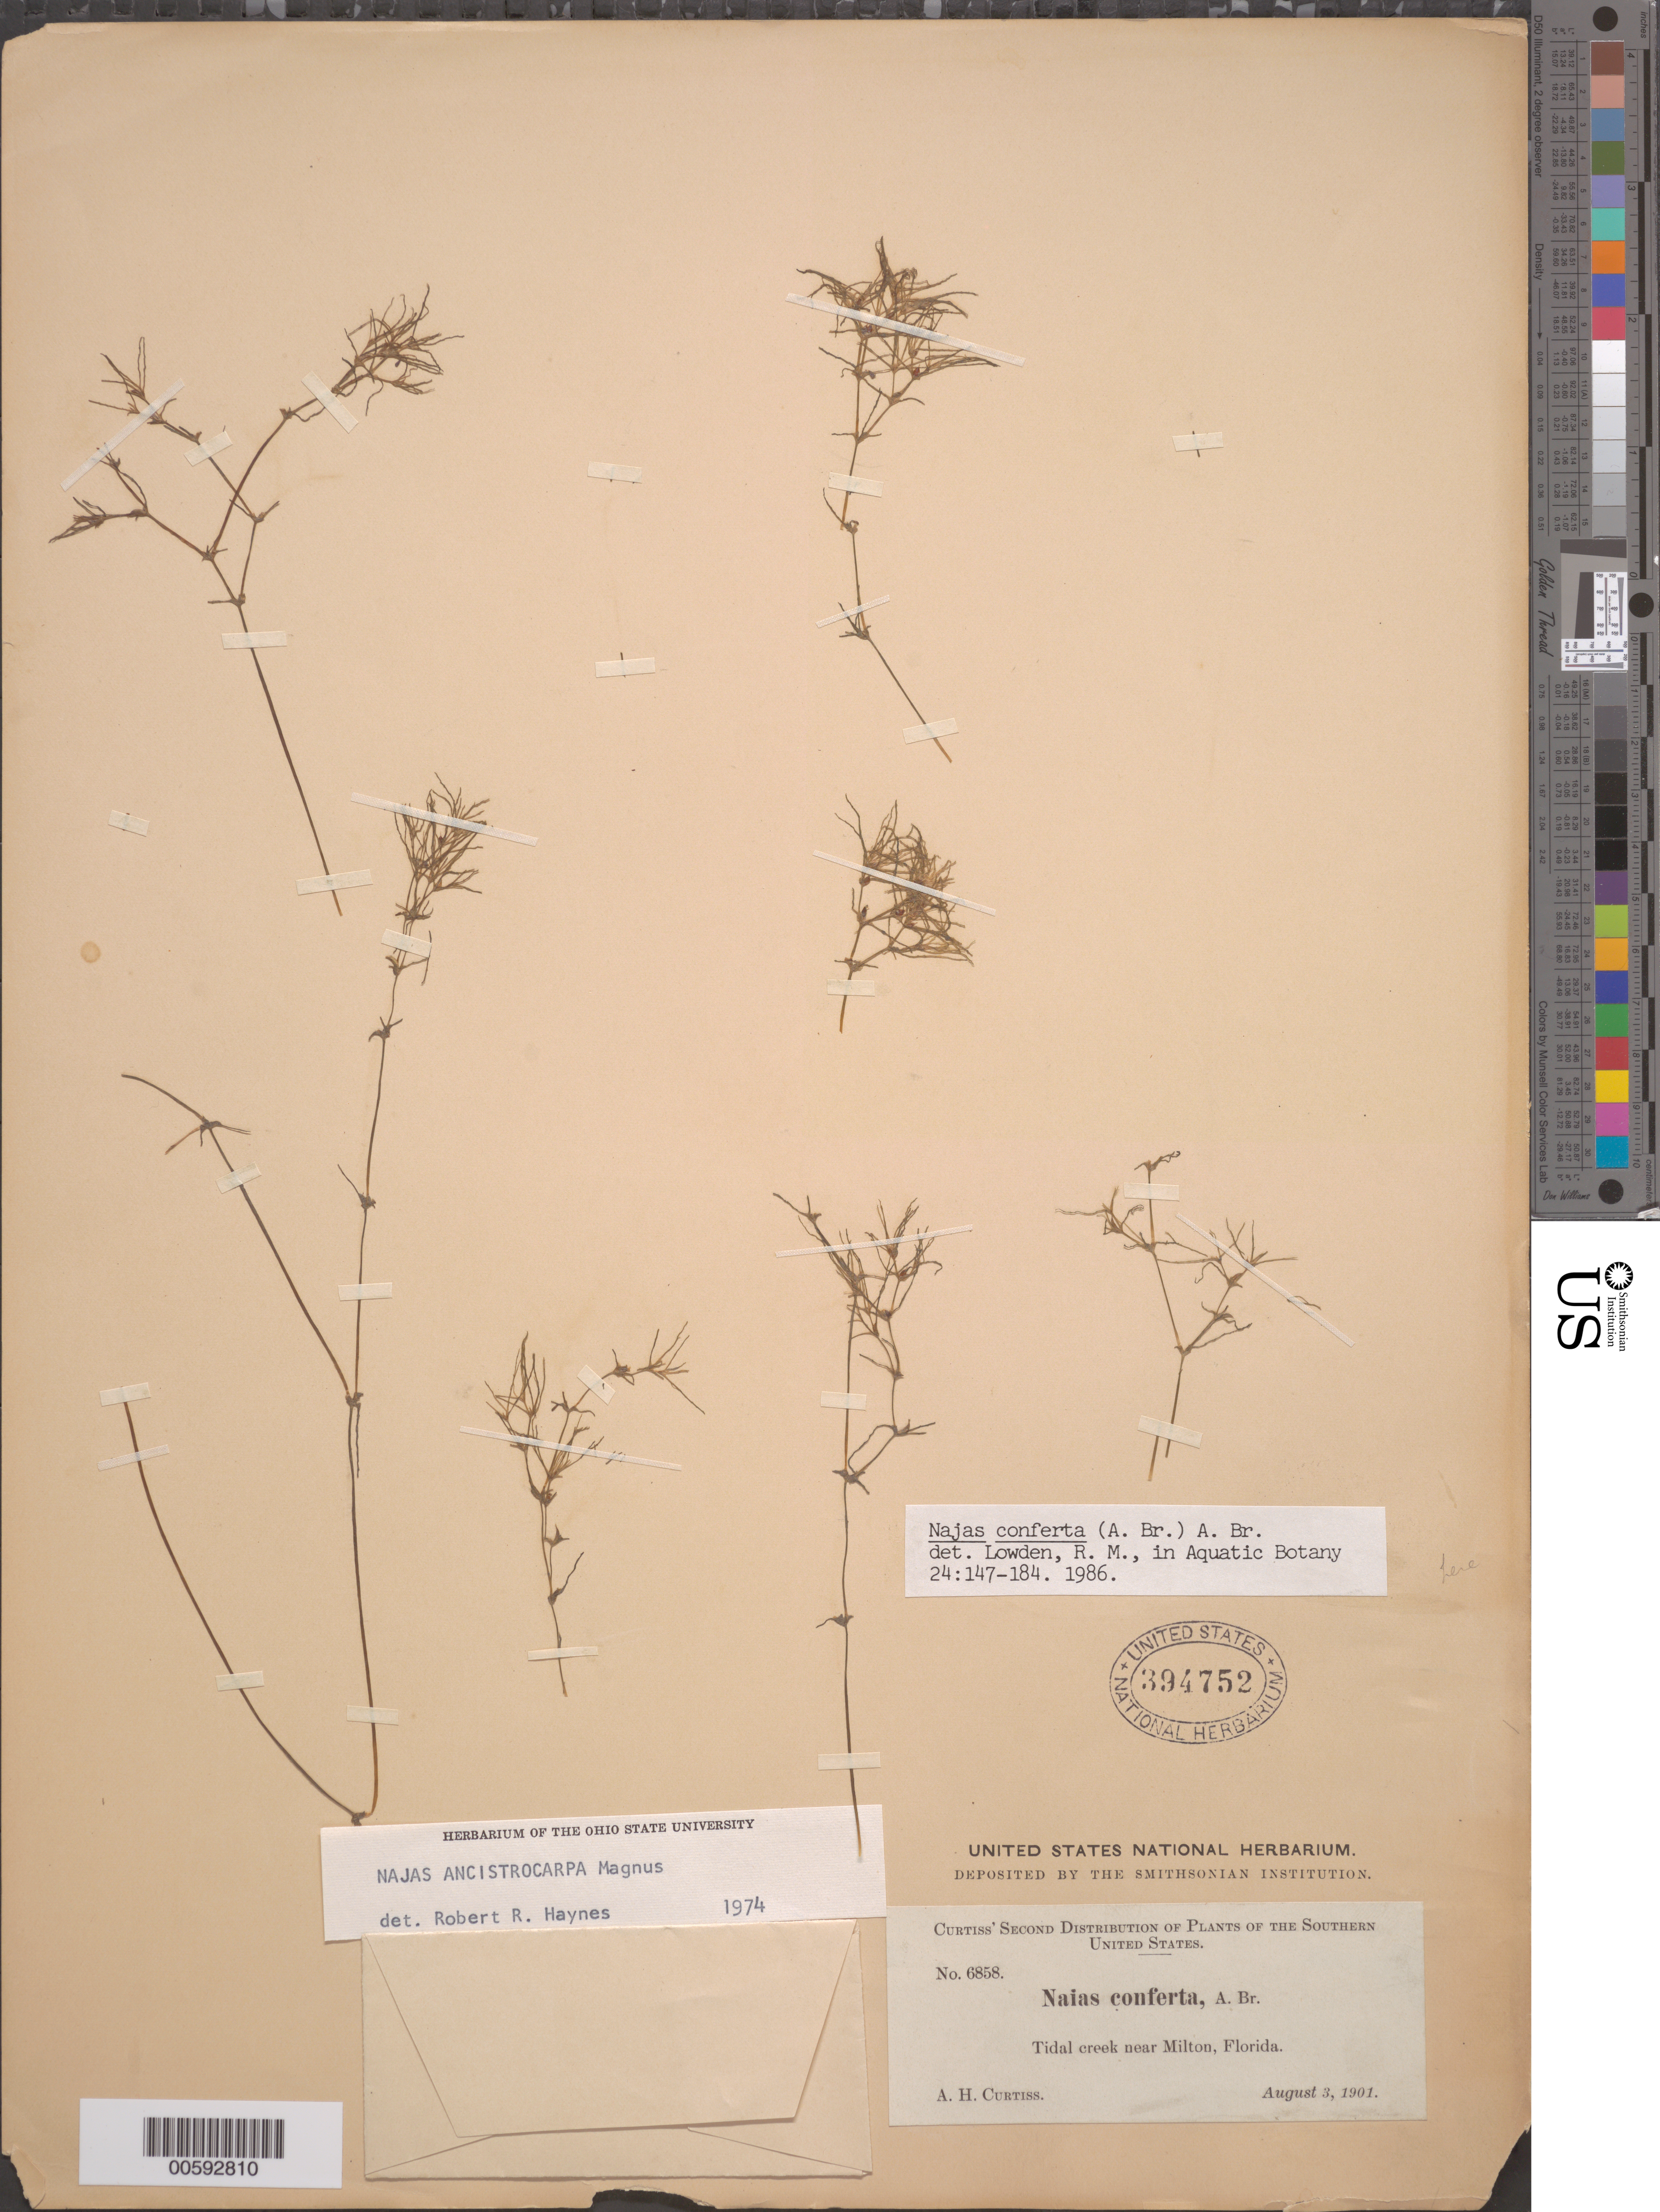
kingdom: Plantae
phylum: Tracheophyta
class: Liliopsida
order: Alismatales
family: Hydrocharitaceae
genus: Najas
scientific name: Najas conferta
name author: (A. Braun) A. Braun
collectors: A. H. Curtiss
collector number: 6858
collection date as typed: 03 Aug 1901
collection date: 1901-08-03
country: United States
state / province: Florida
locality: Milton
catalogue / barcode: US 394752